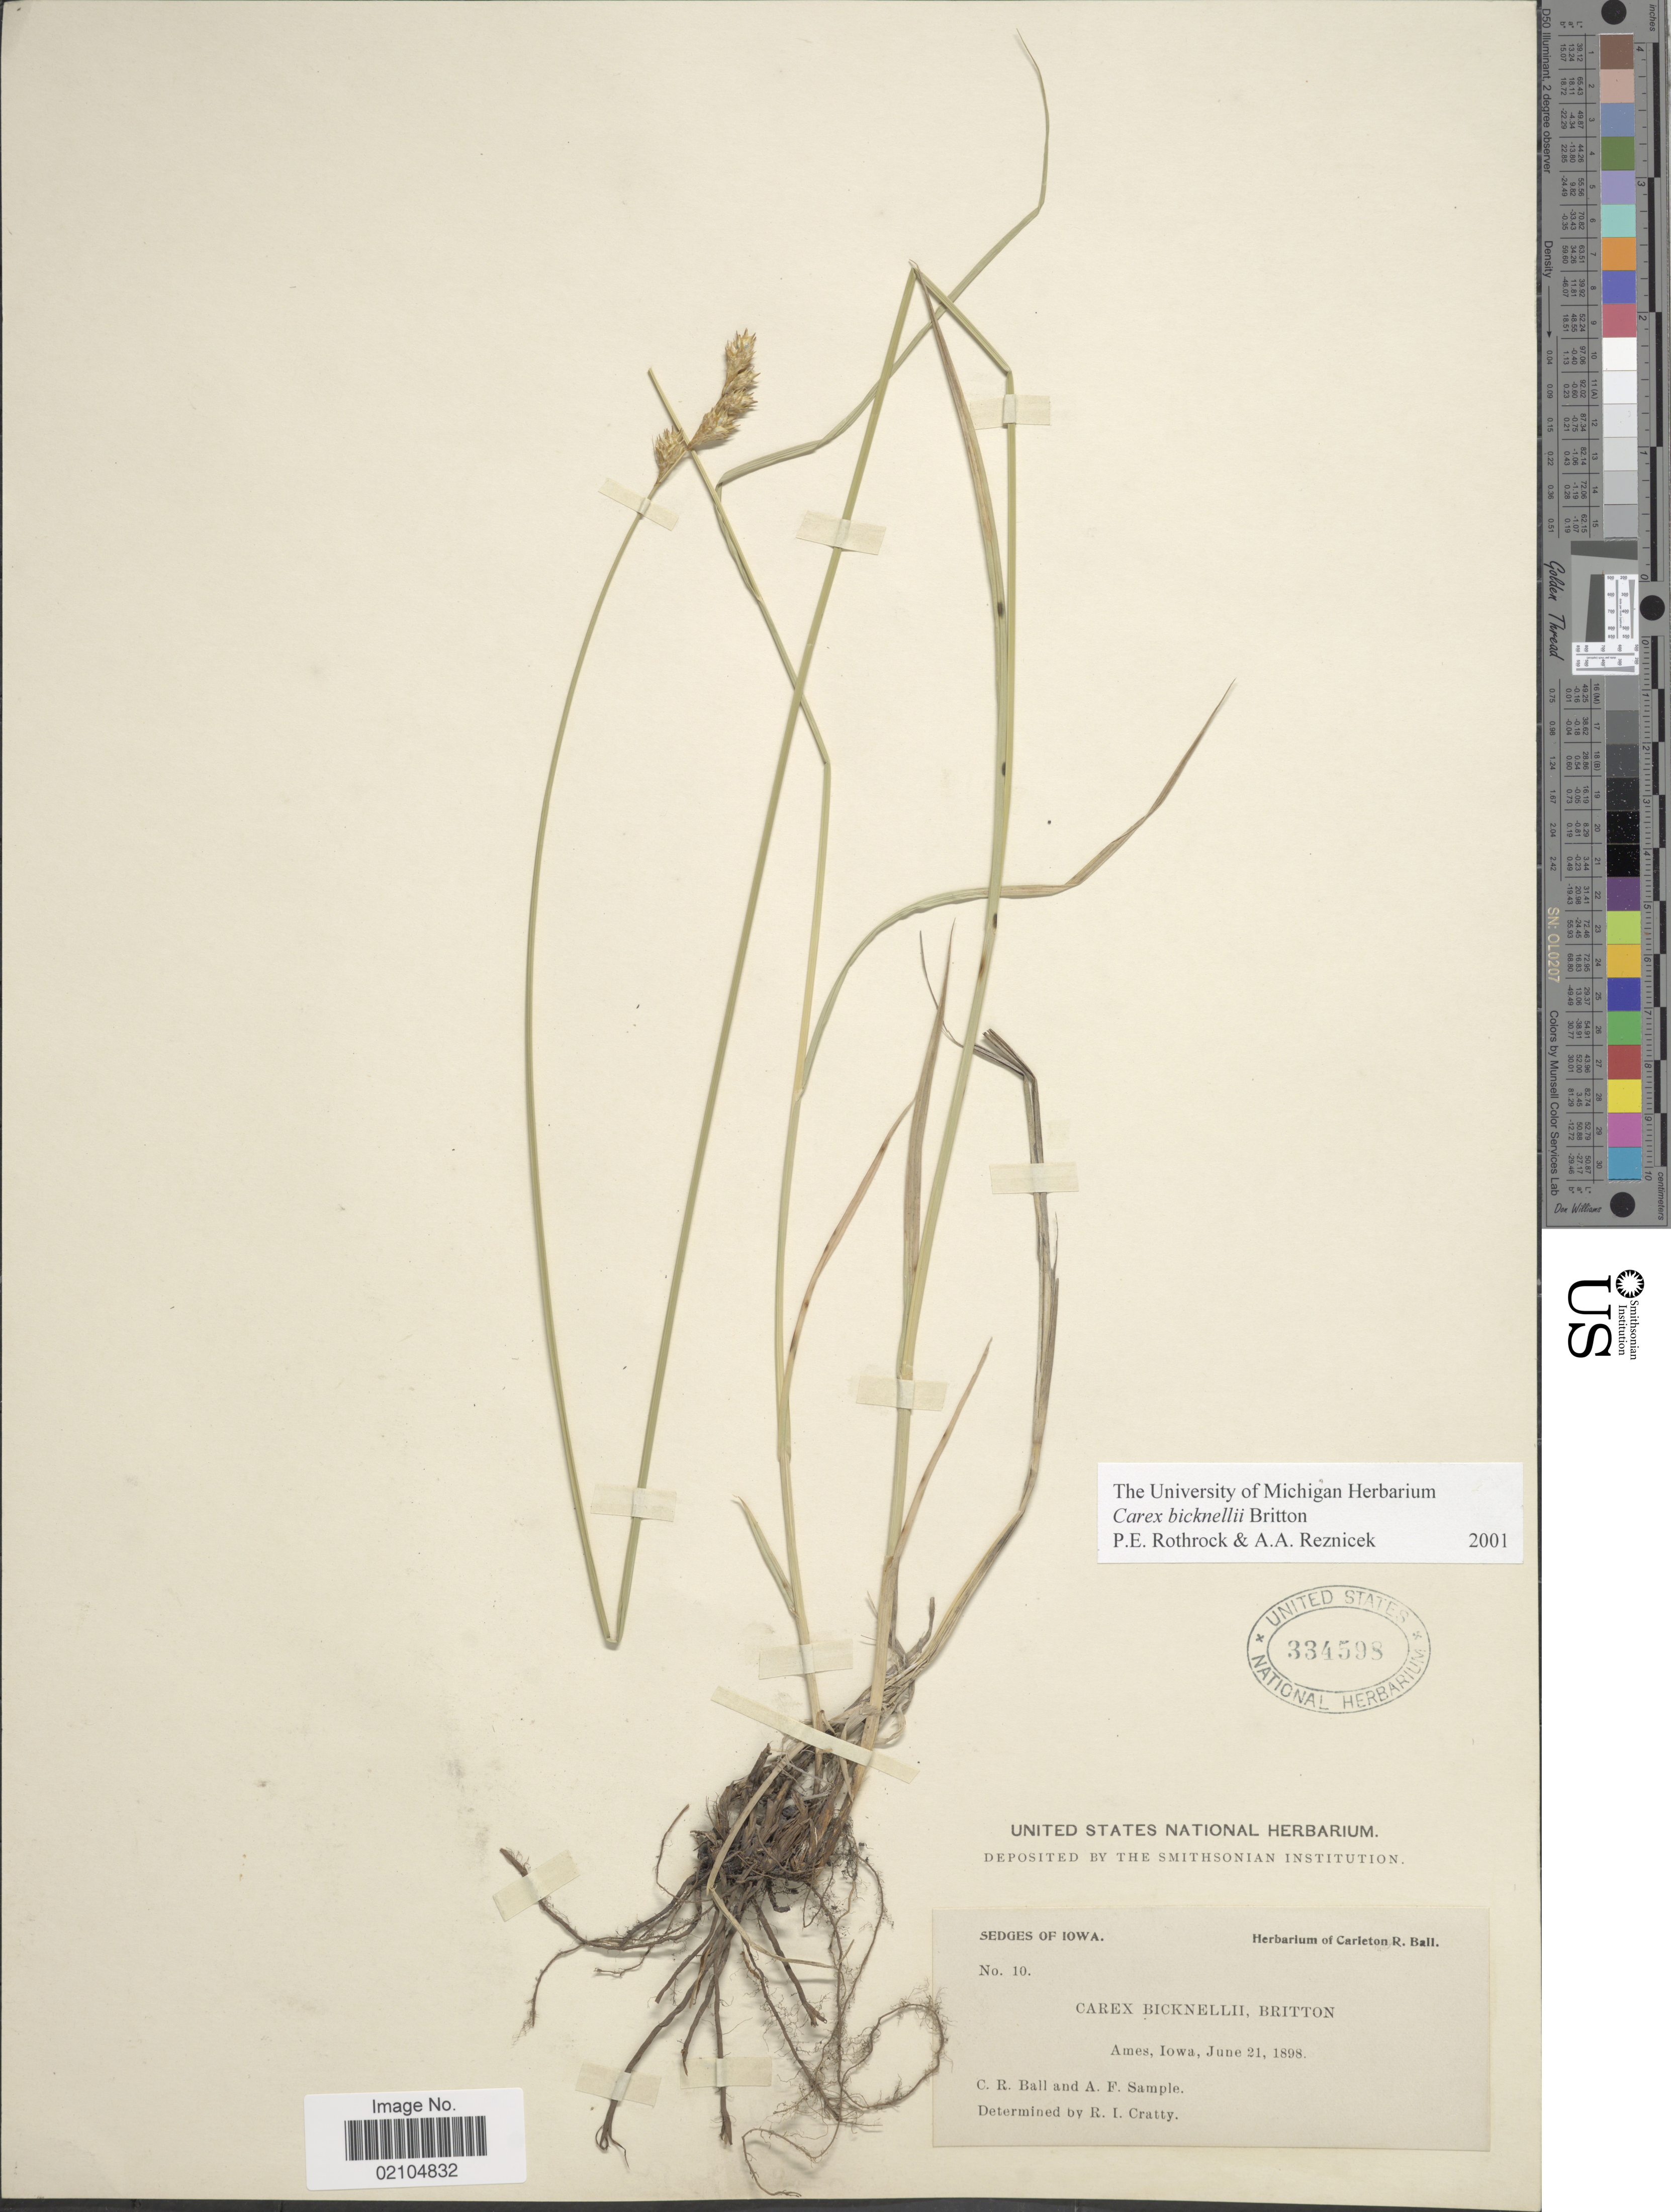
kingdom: Plantae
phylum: Tracheophyta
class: Liliopsida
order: Poales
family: Cyperaceae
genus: Carex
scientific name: Carex bicknellii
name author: Britton & A. Br.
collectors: C. R. Ball & A. Sample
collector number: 10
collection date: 1898-06-21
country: United States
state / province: Iowa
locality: Sedges of Iowa, Ames.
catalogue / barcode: US 334598